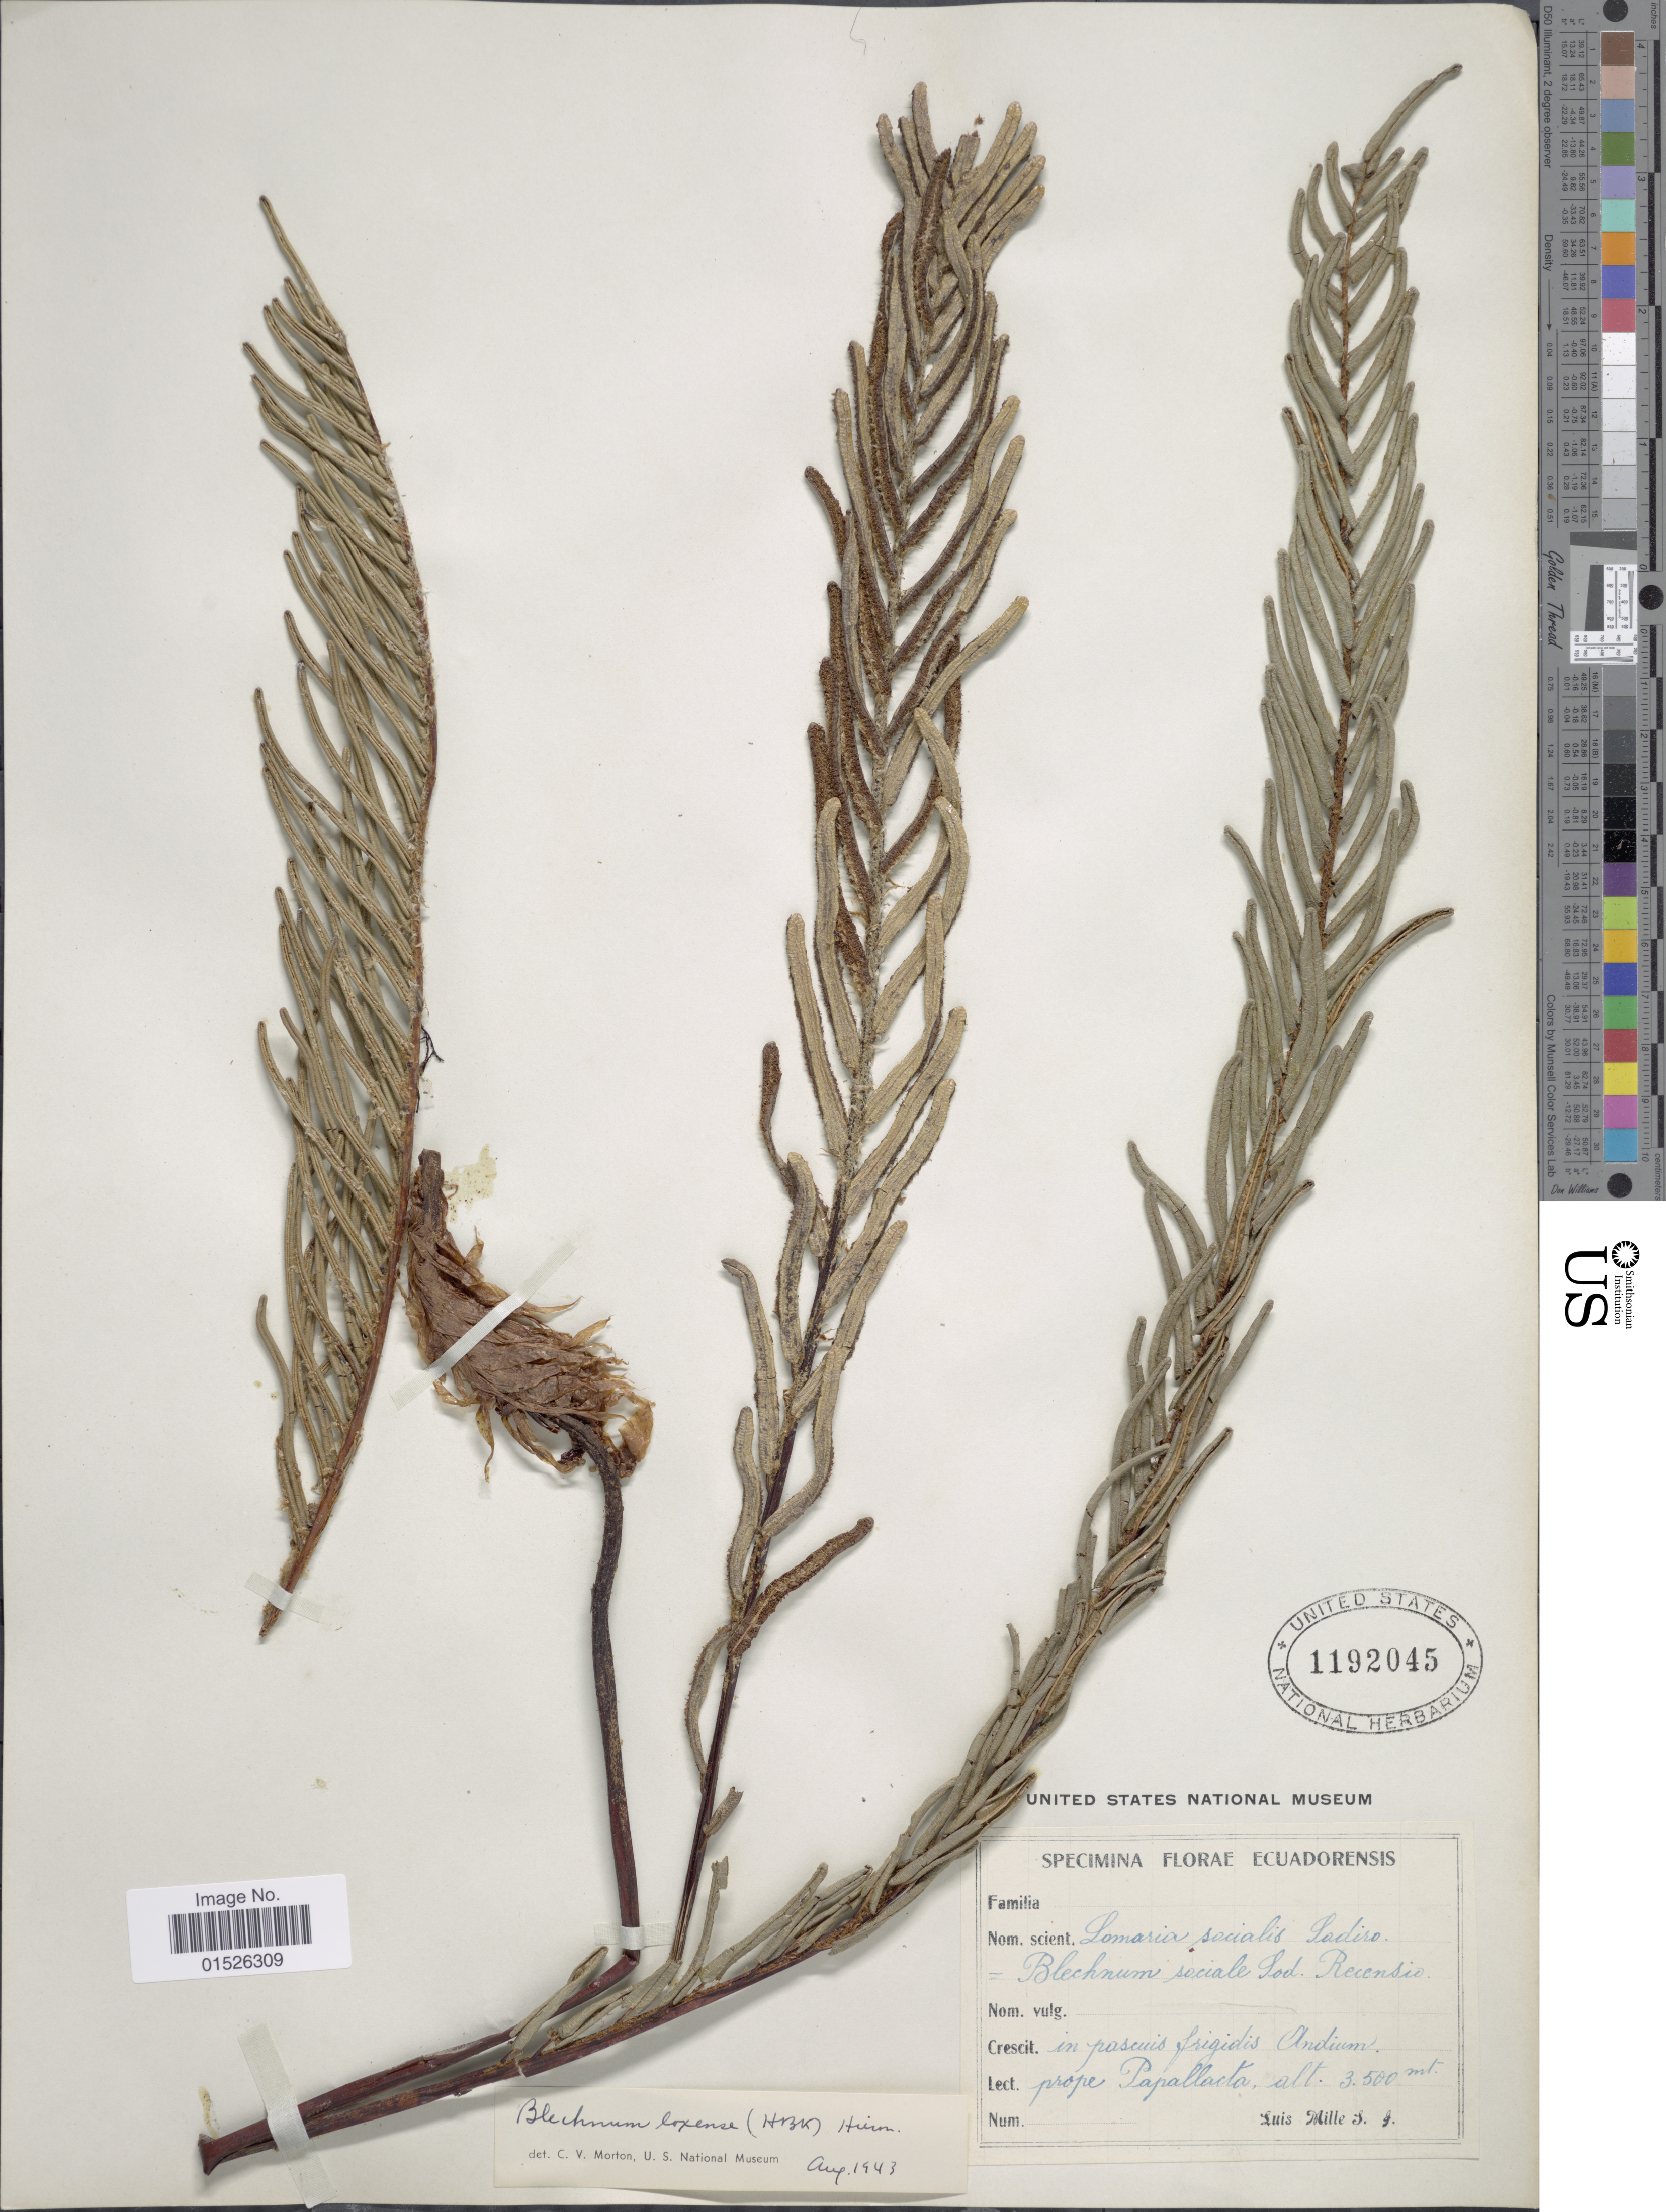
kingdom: Plantae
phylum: Tracheophyta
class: Polypodiopsida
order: Polypodiales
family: Blechnaceae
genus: Blechnum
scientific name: Blechnum loxense var. loxense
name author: (Kunth) Hook. ex Salomon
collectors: L. Mille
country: Ecuador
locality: Prope Papallacta.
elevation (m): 3500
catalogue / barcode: US 1192045